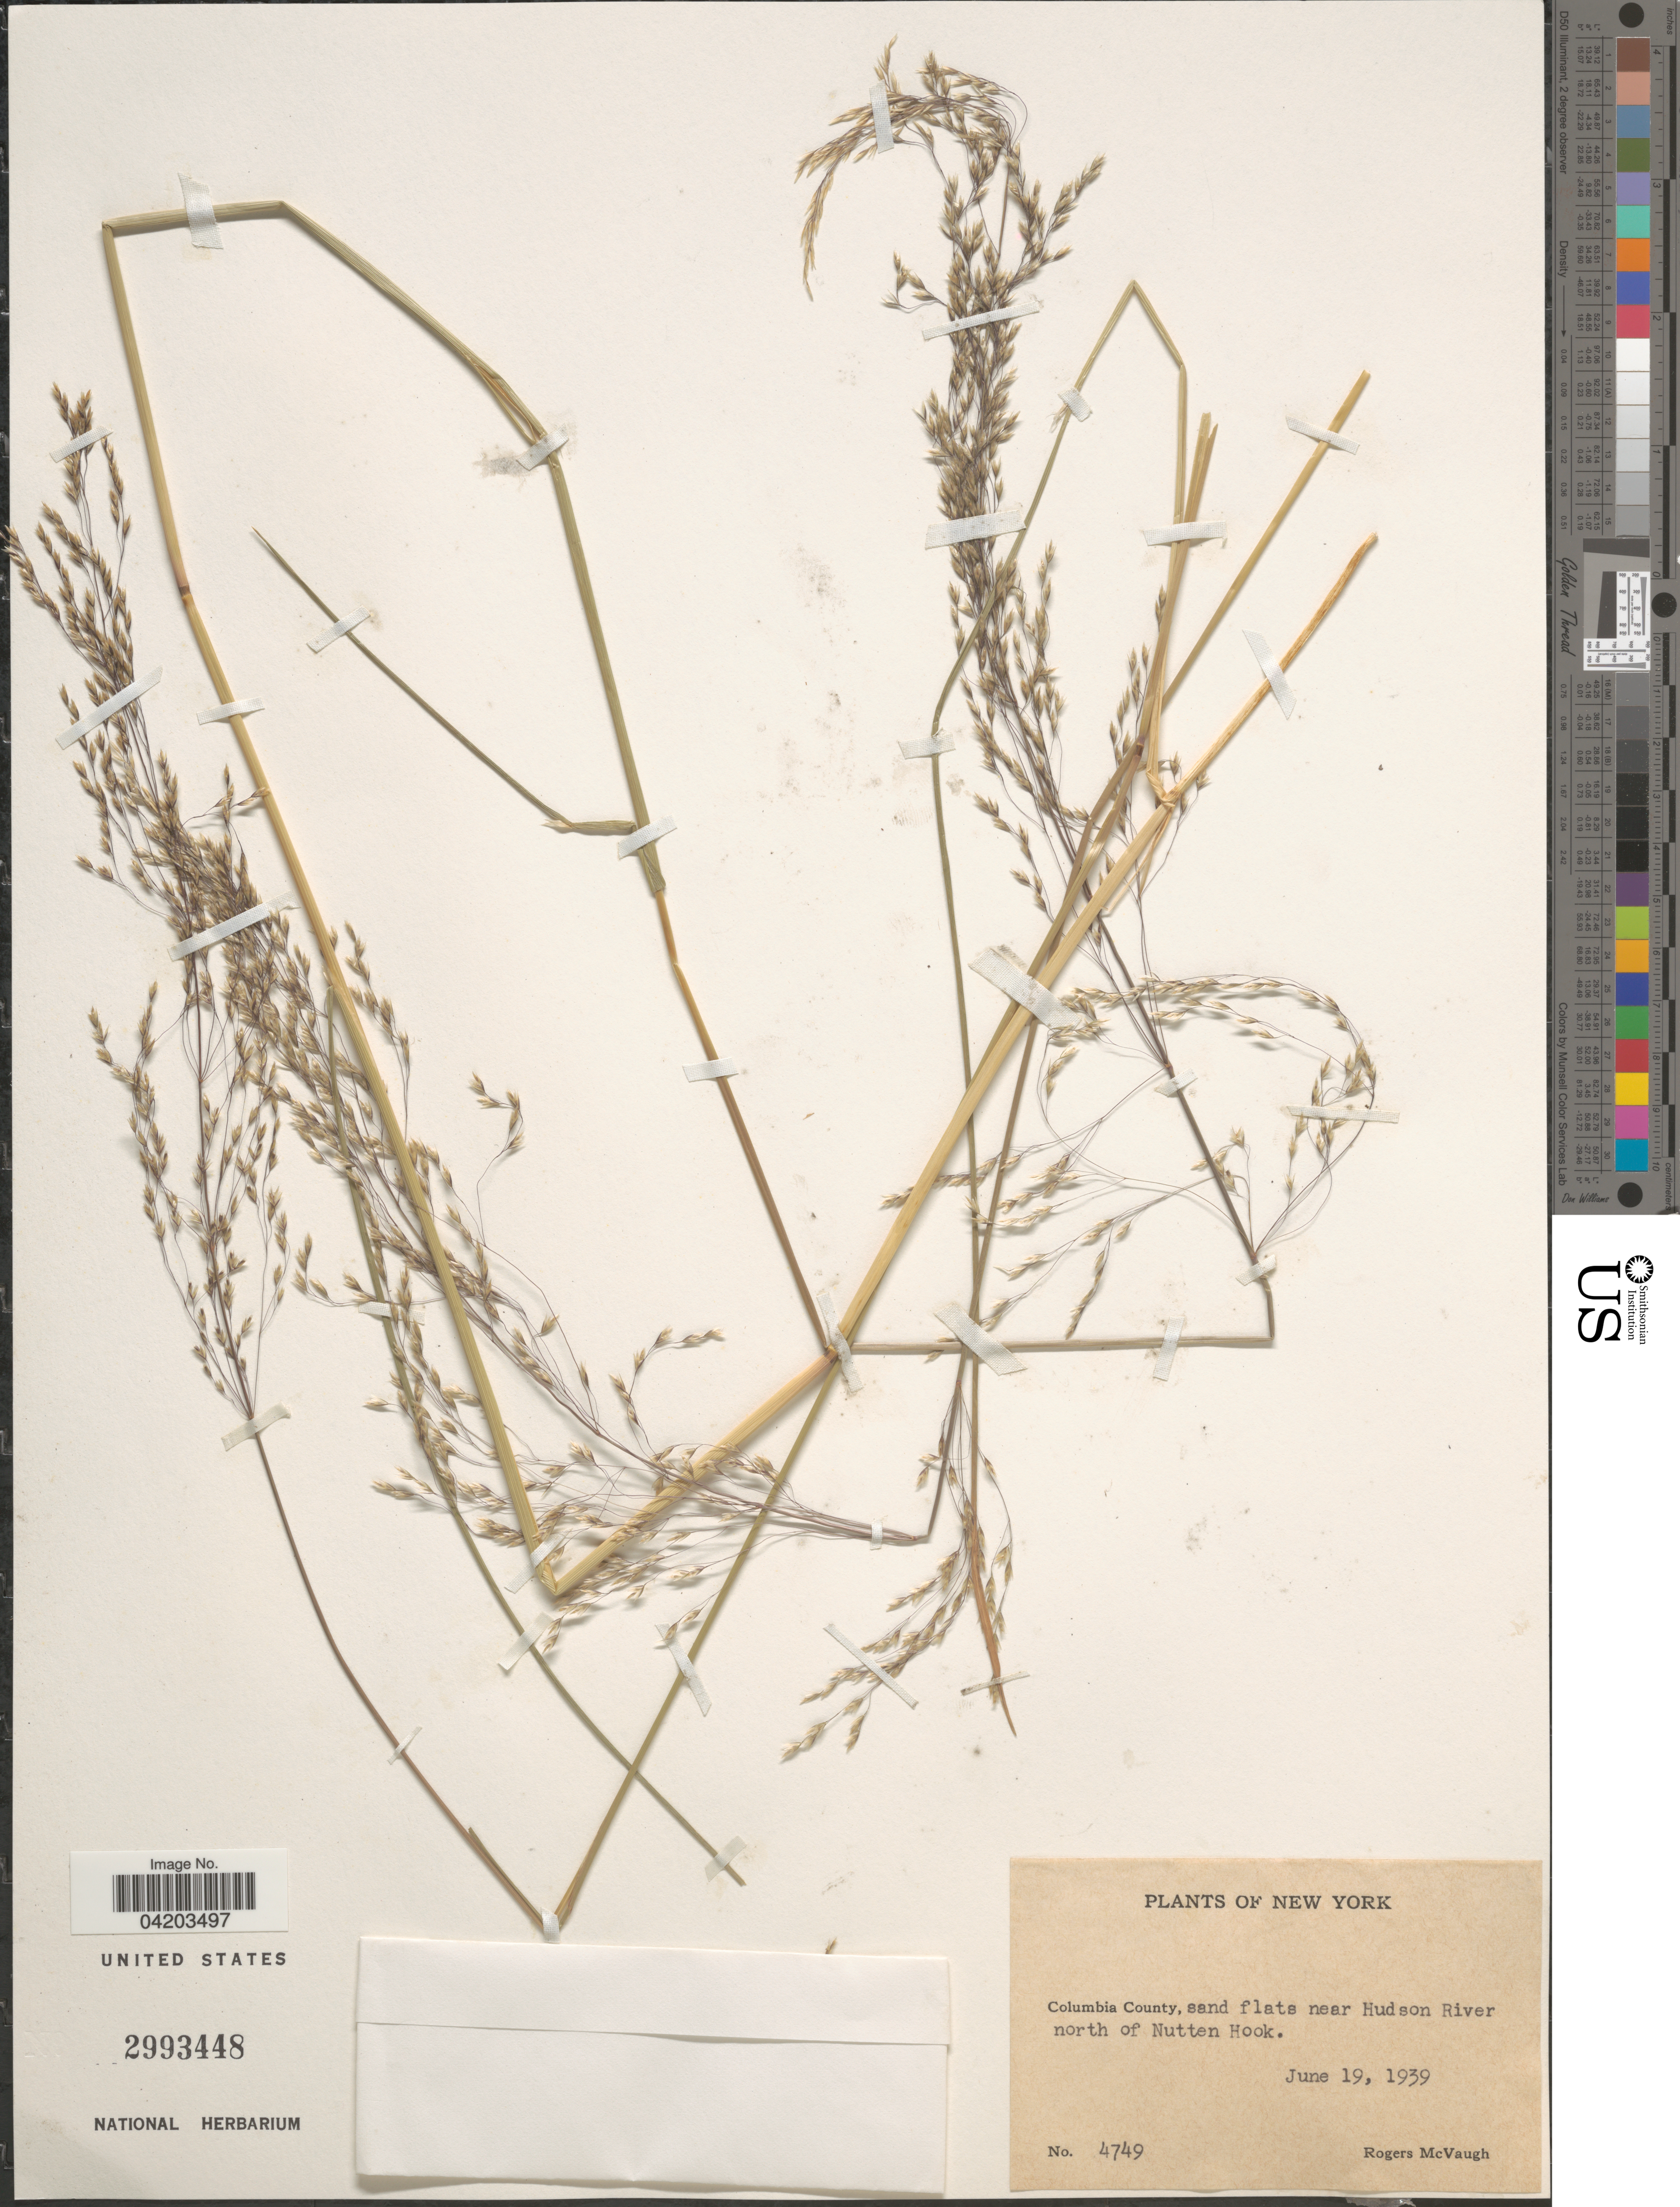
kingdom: Plantae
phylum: Tracheophyta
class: Liliopsida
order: Poales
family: Poaceae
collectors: R. McVaugh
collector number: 4749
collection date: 1939-06-19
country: United States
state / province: New York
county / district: Columbia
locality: Columbia County, sand flats near Hudson River north of Nutten Hook.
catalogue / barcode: US 2993448